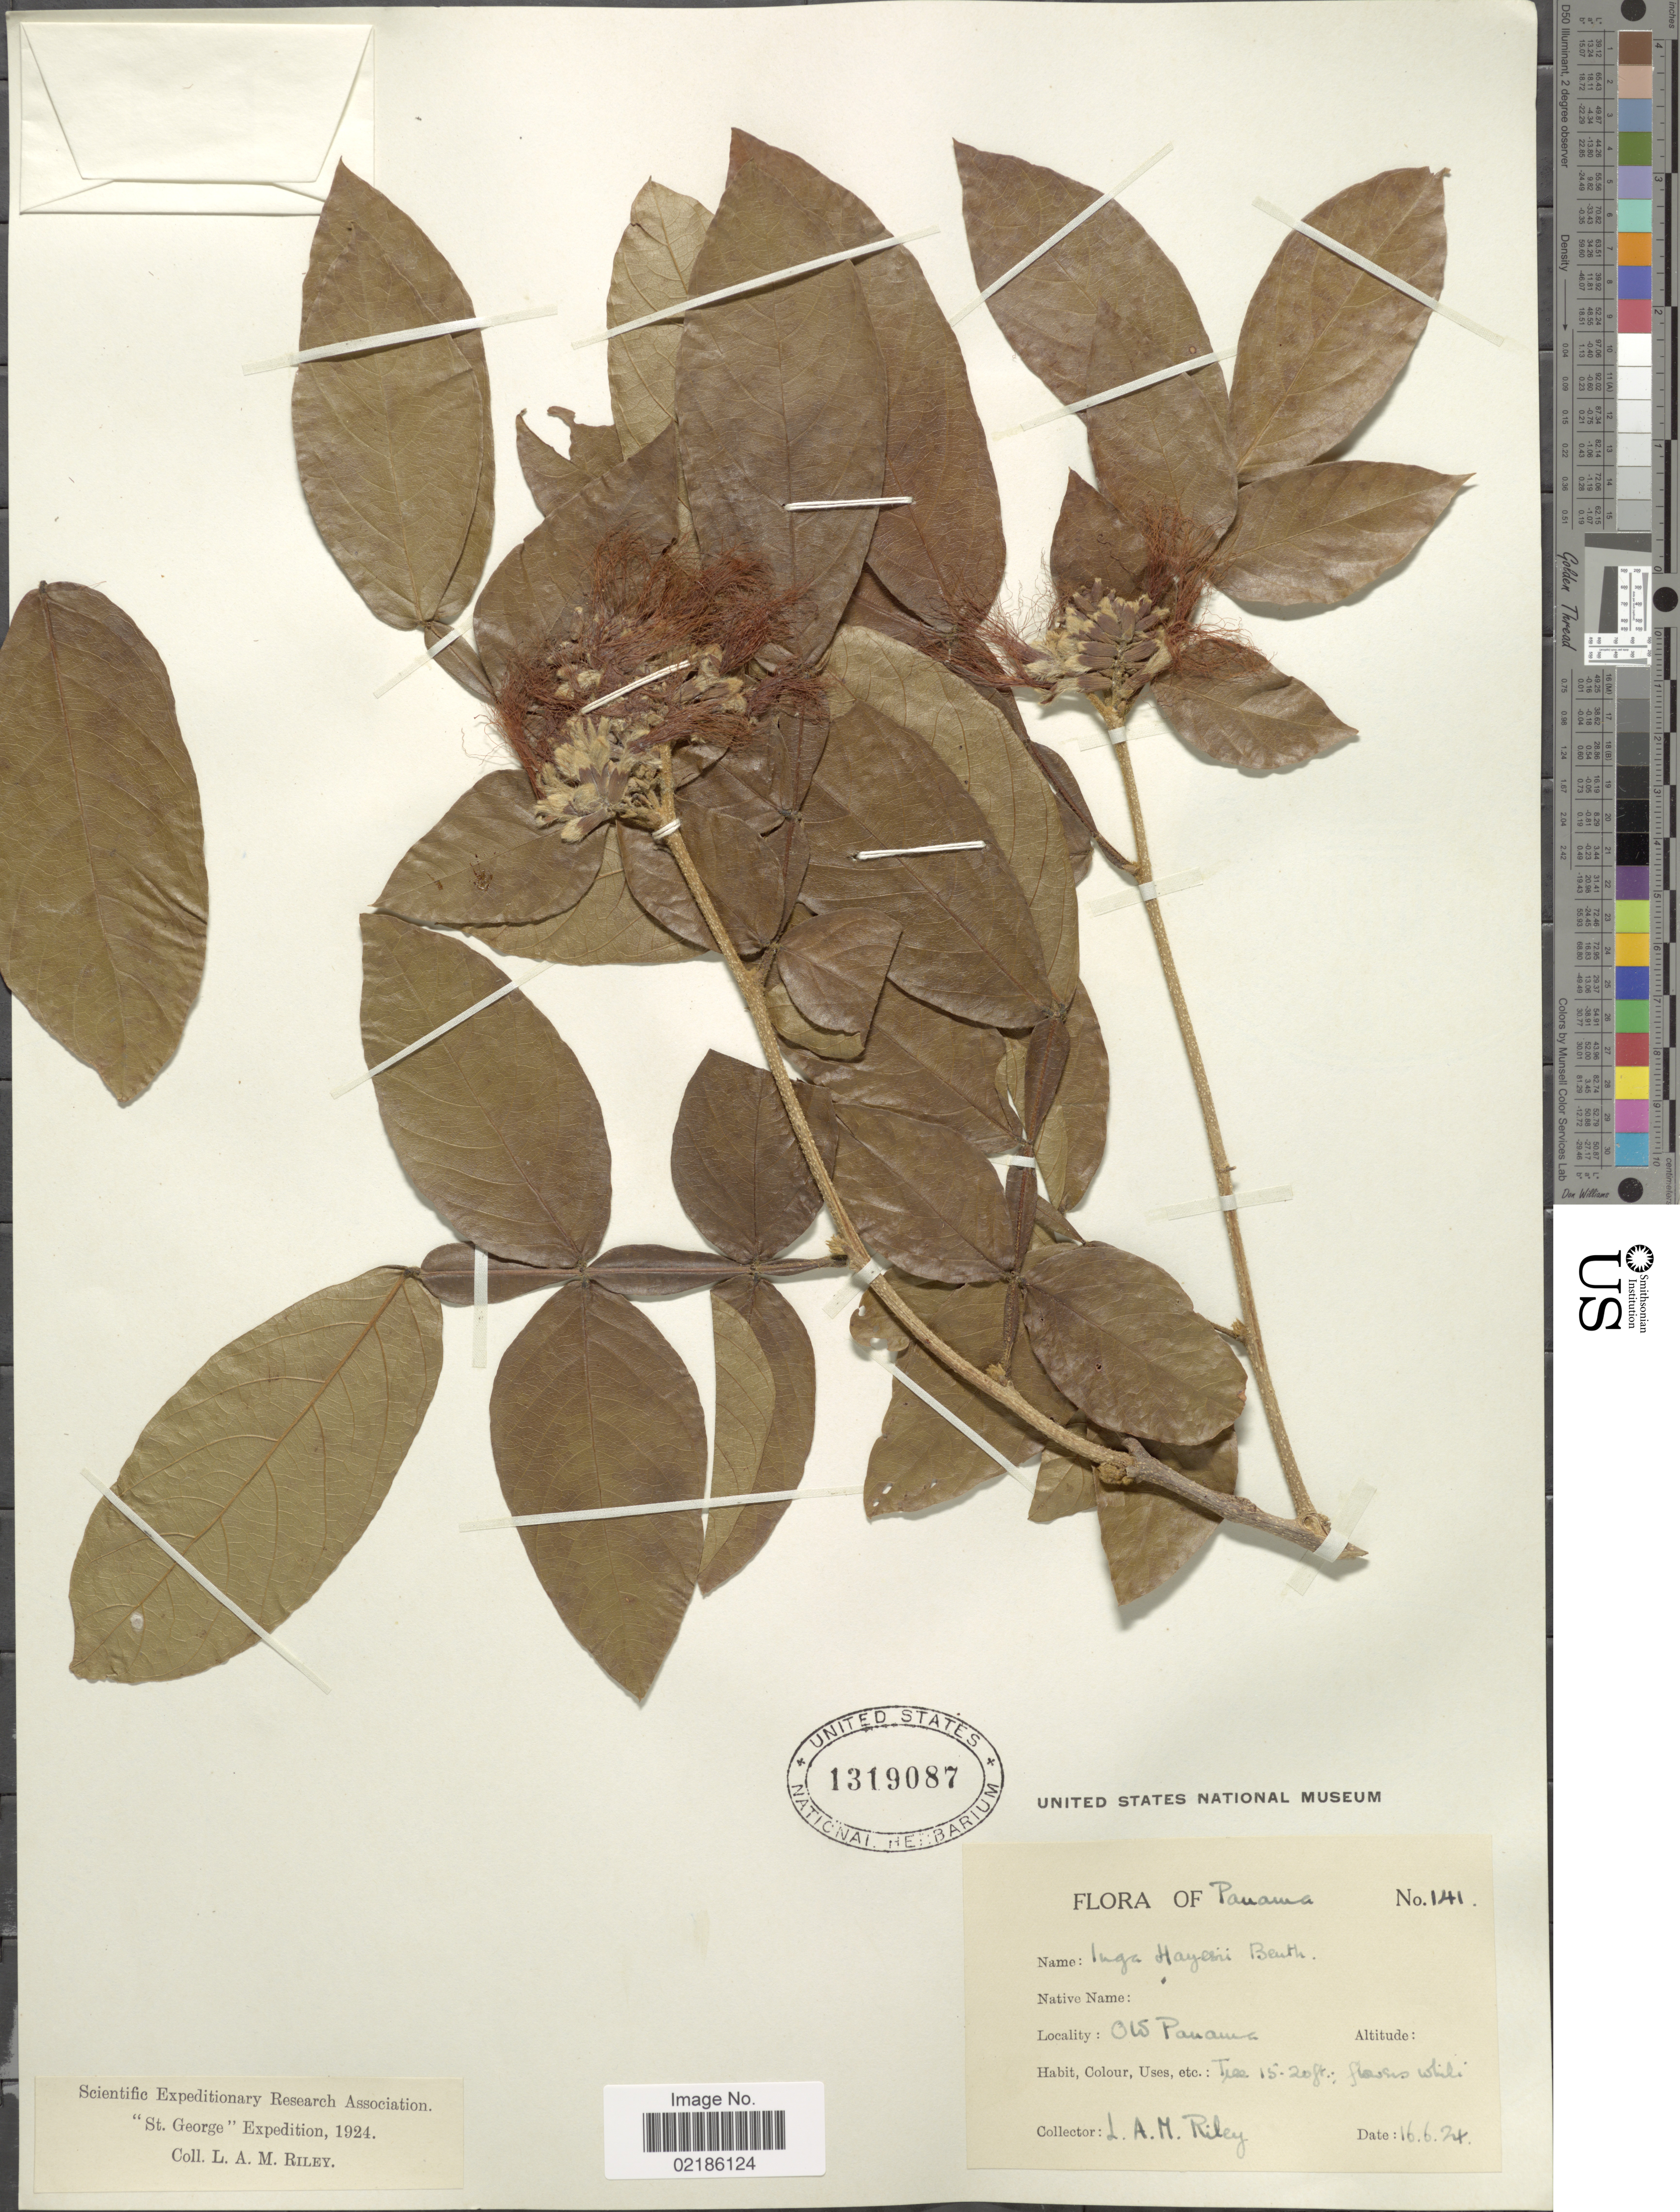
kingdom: Plantae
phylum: Tracheophyta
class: Magnoliopsida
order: Fabales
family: Fabaceae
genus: Inga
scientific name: Inga hayesii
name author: Benth.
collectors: L. A. M. Riley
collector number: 141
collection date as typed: Transcribed d/m/y: 16/6/24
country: Panama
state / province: Panamá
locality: Old Panama.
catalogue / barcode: US 1319087